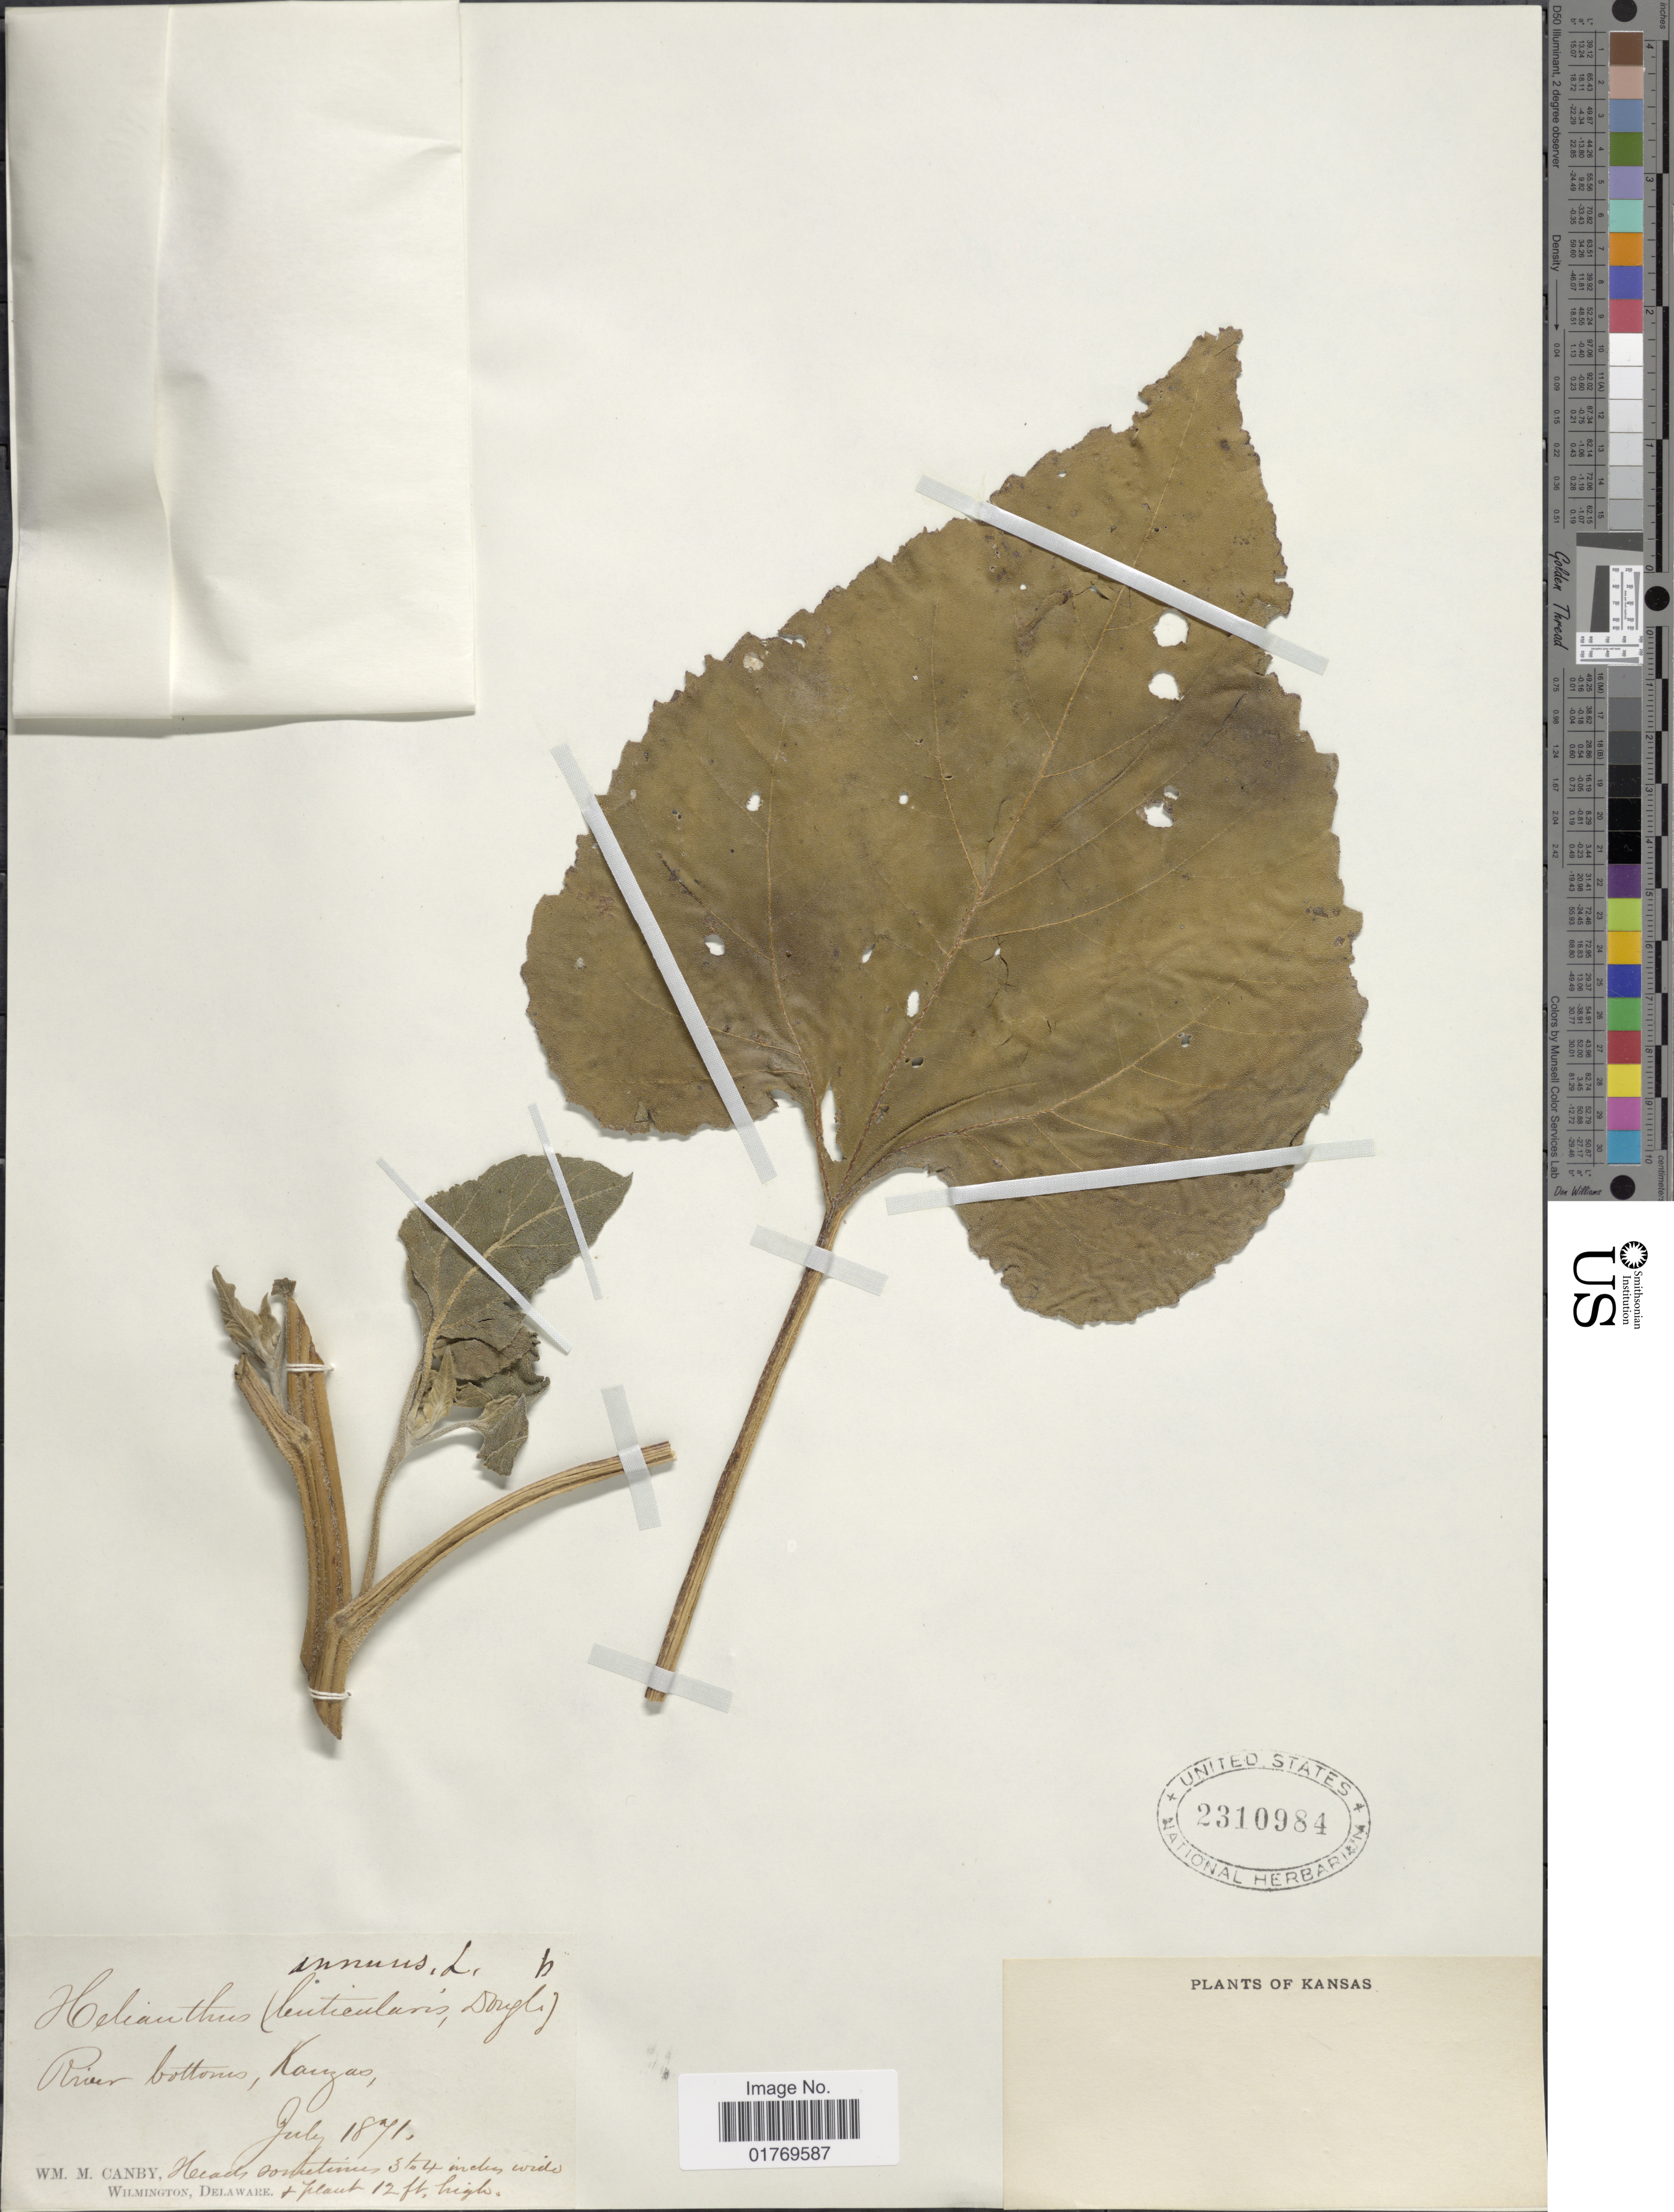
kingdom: Plantae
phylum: Tracheophyta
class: Magnoliopsida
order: Asterales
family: Asteraceae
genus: Helianthus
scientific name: Helianthus annuus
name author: L.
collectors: W. M. Canby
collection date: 1871-07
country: United States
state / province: Kansas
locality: River bottoms, Kansas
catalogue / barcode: US 2310984